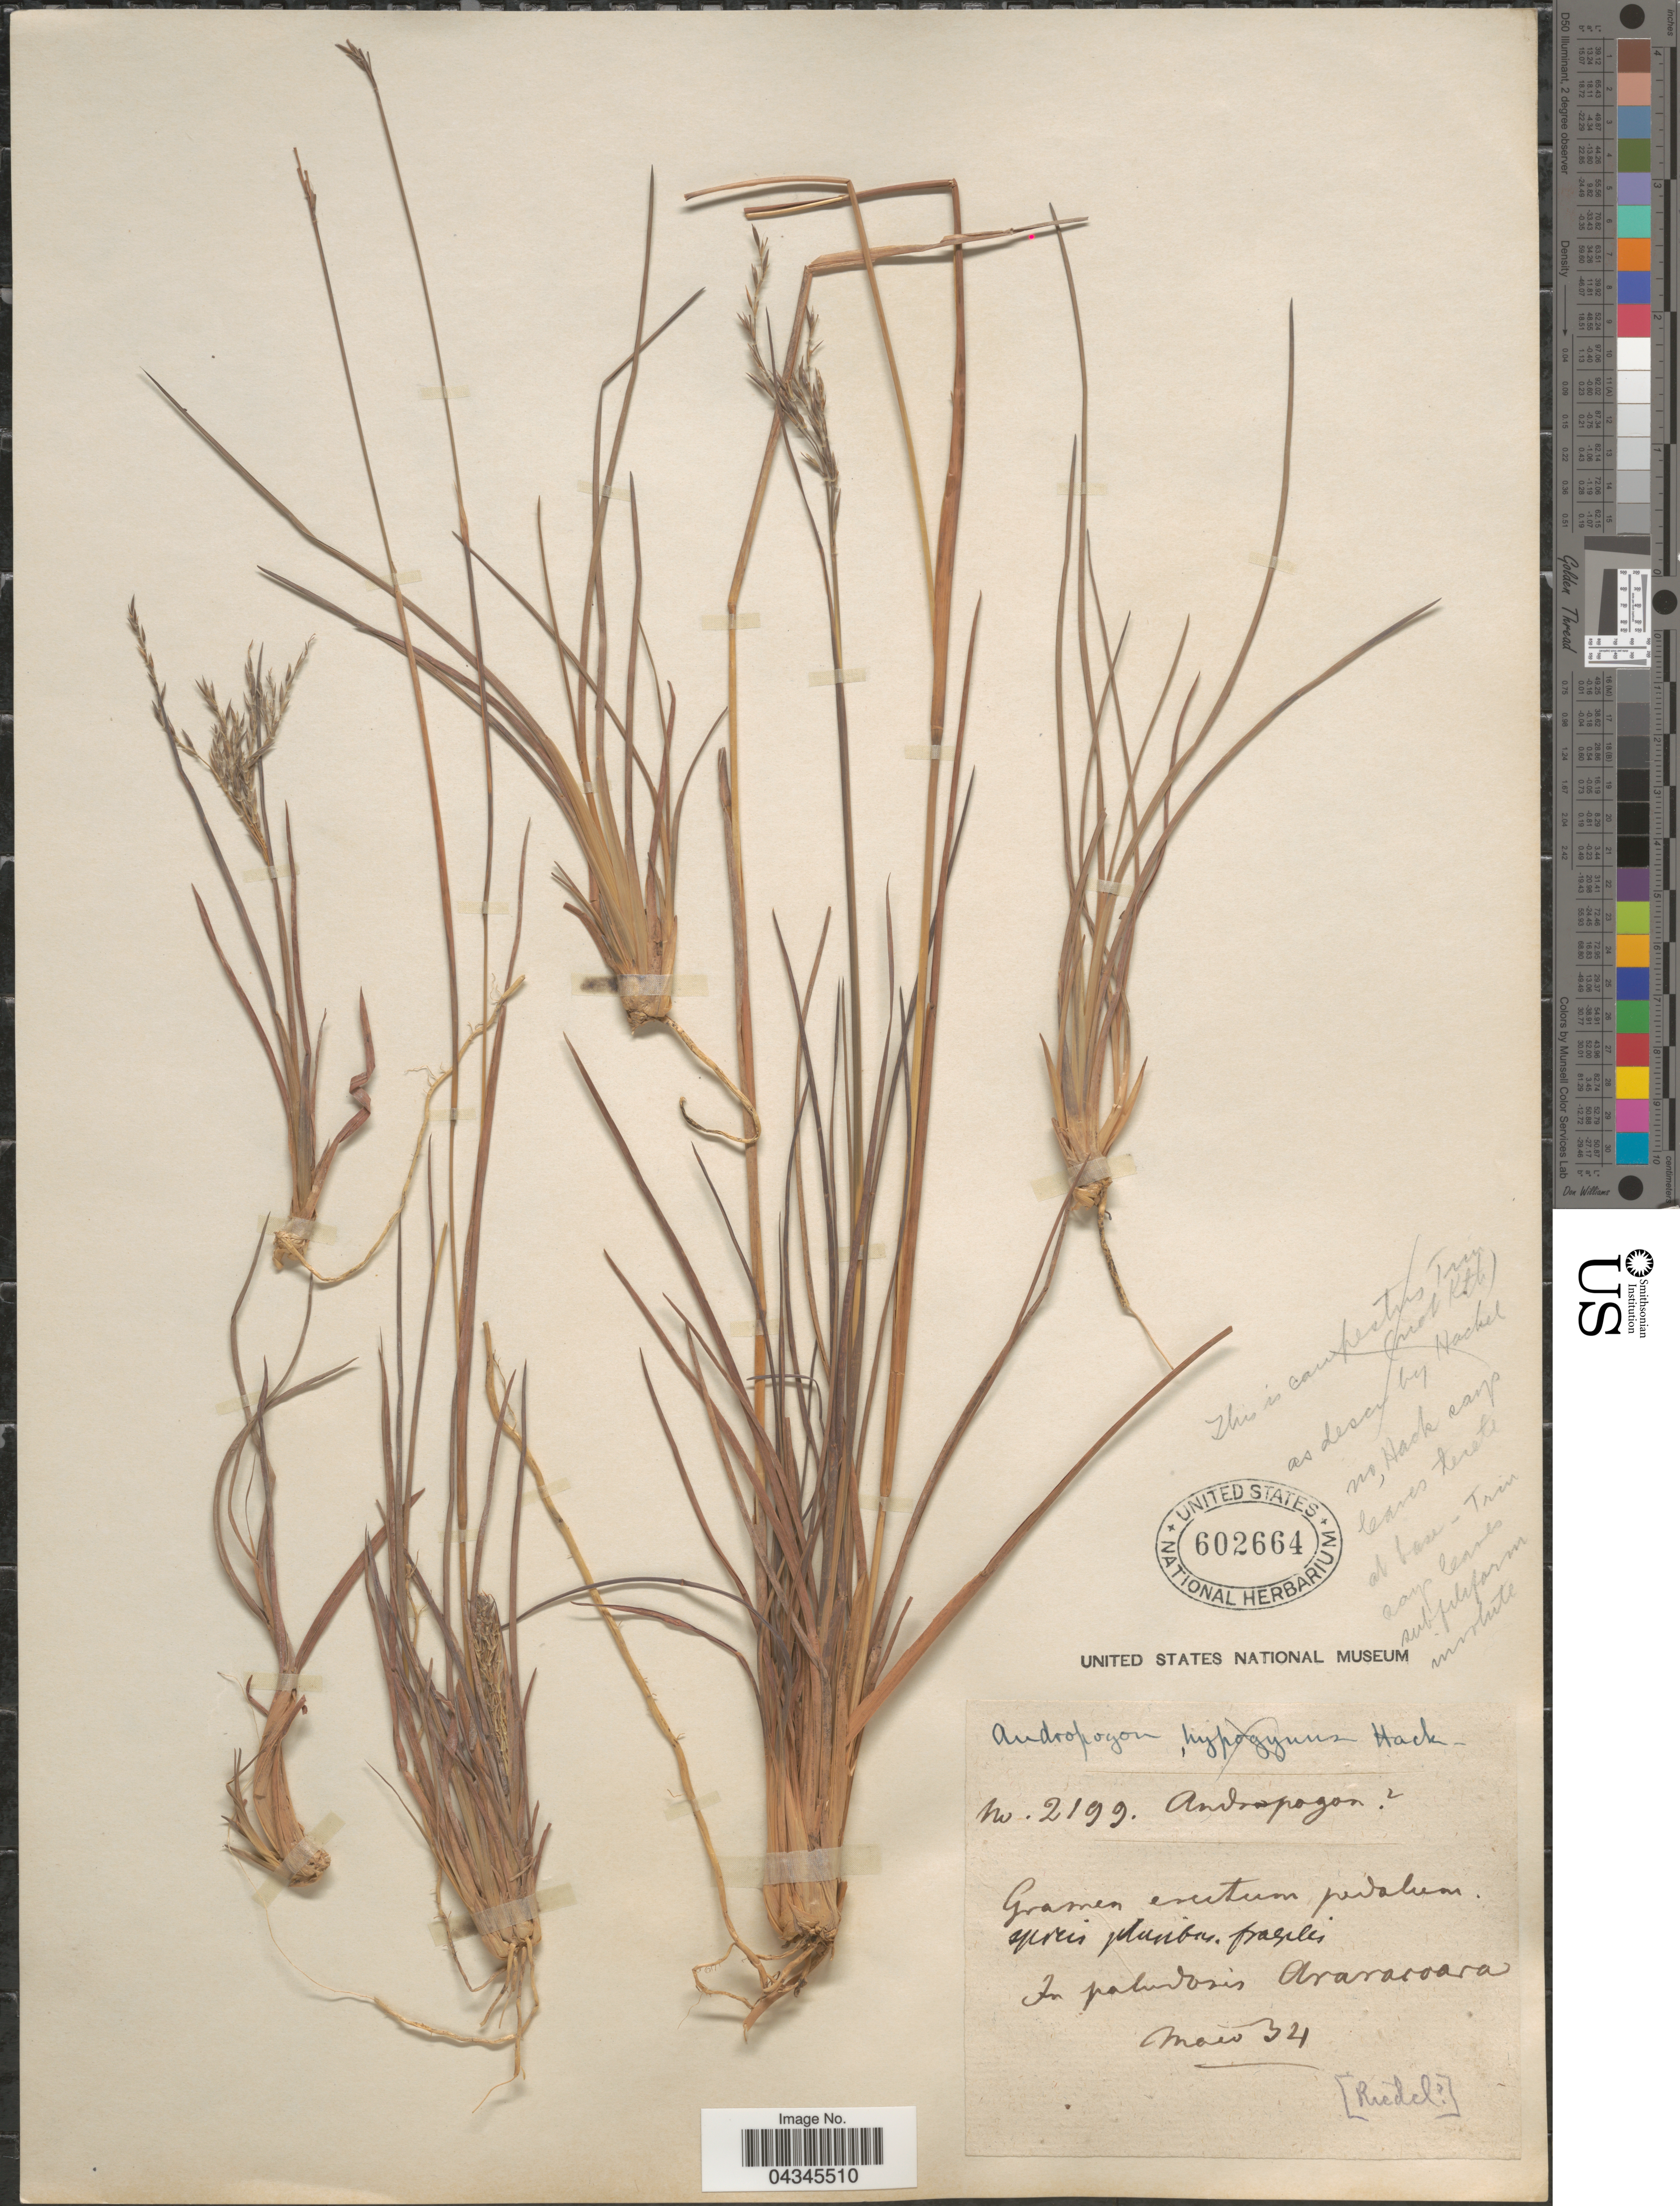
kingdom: Plantae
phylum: Tracheophyta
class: Liliopsida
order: Poales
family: Poaceae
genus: Andropogon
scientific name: Andropogon hypogynus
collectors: Riedel, --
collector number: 2199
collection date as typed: Transcribed d/m/y: /5/34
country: Colombia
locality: In paludosis Araracuara.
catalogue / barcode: US 602664